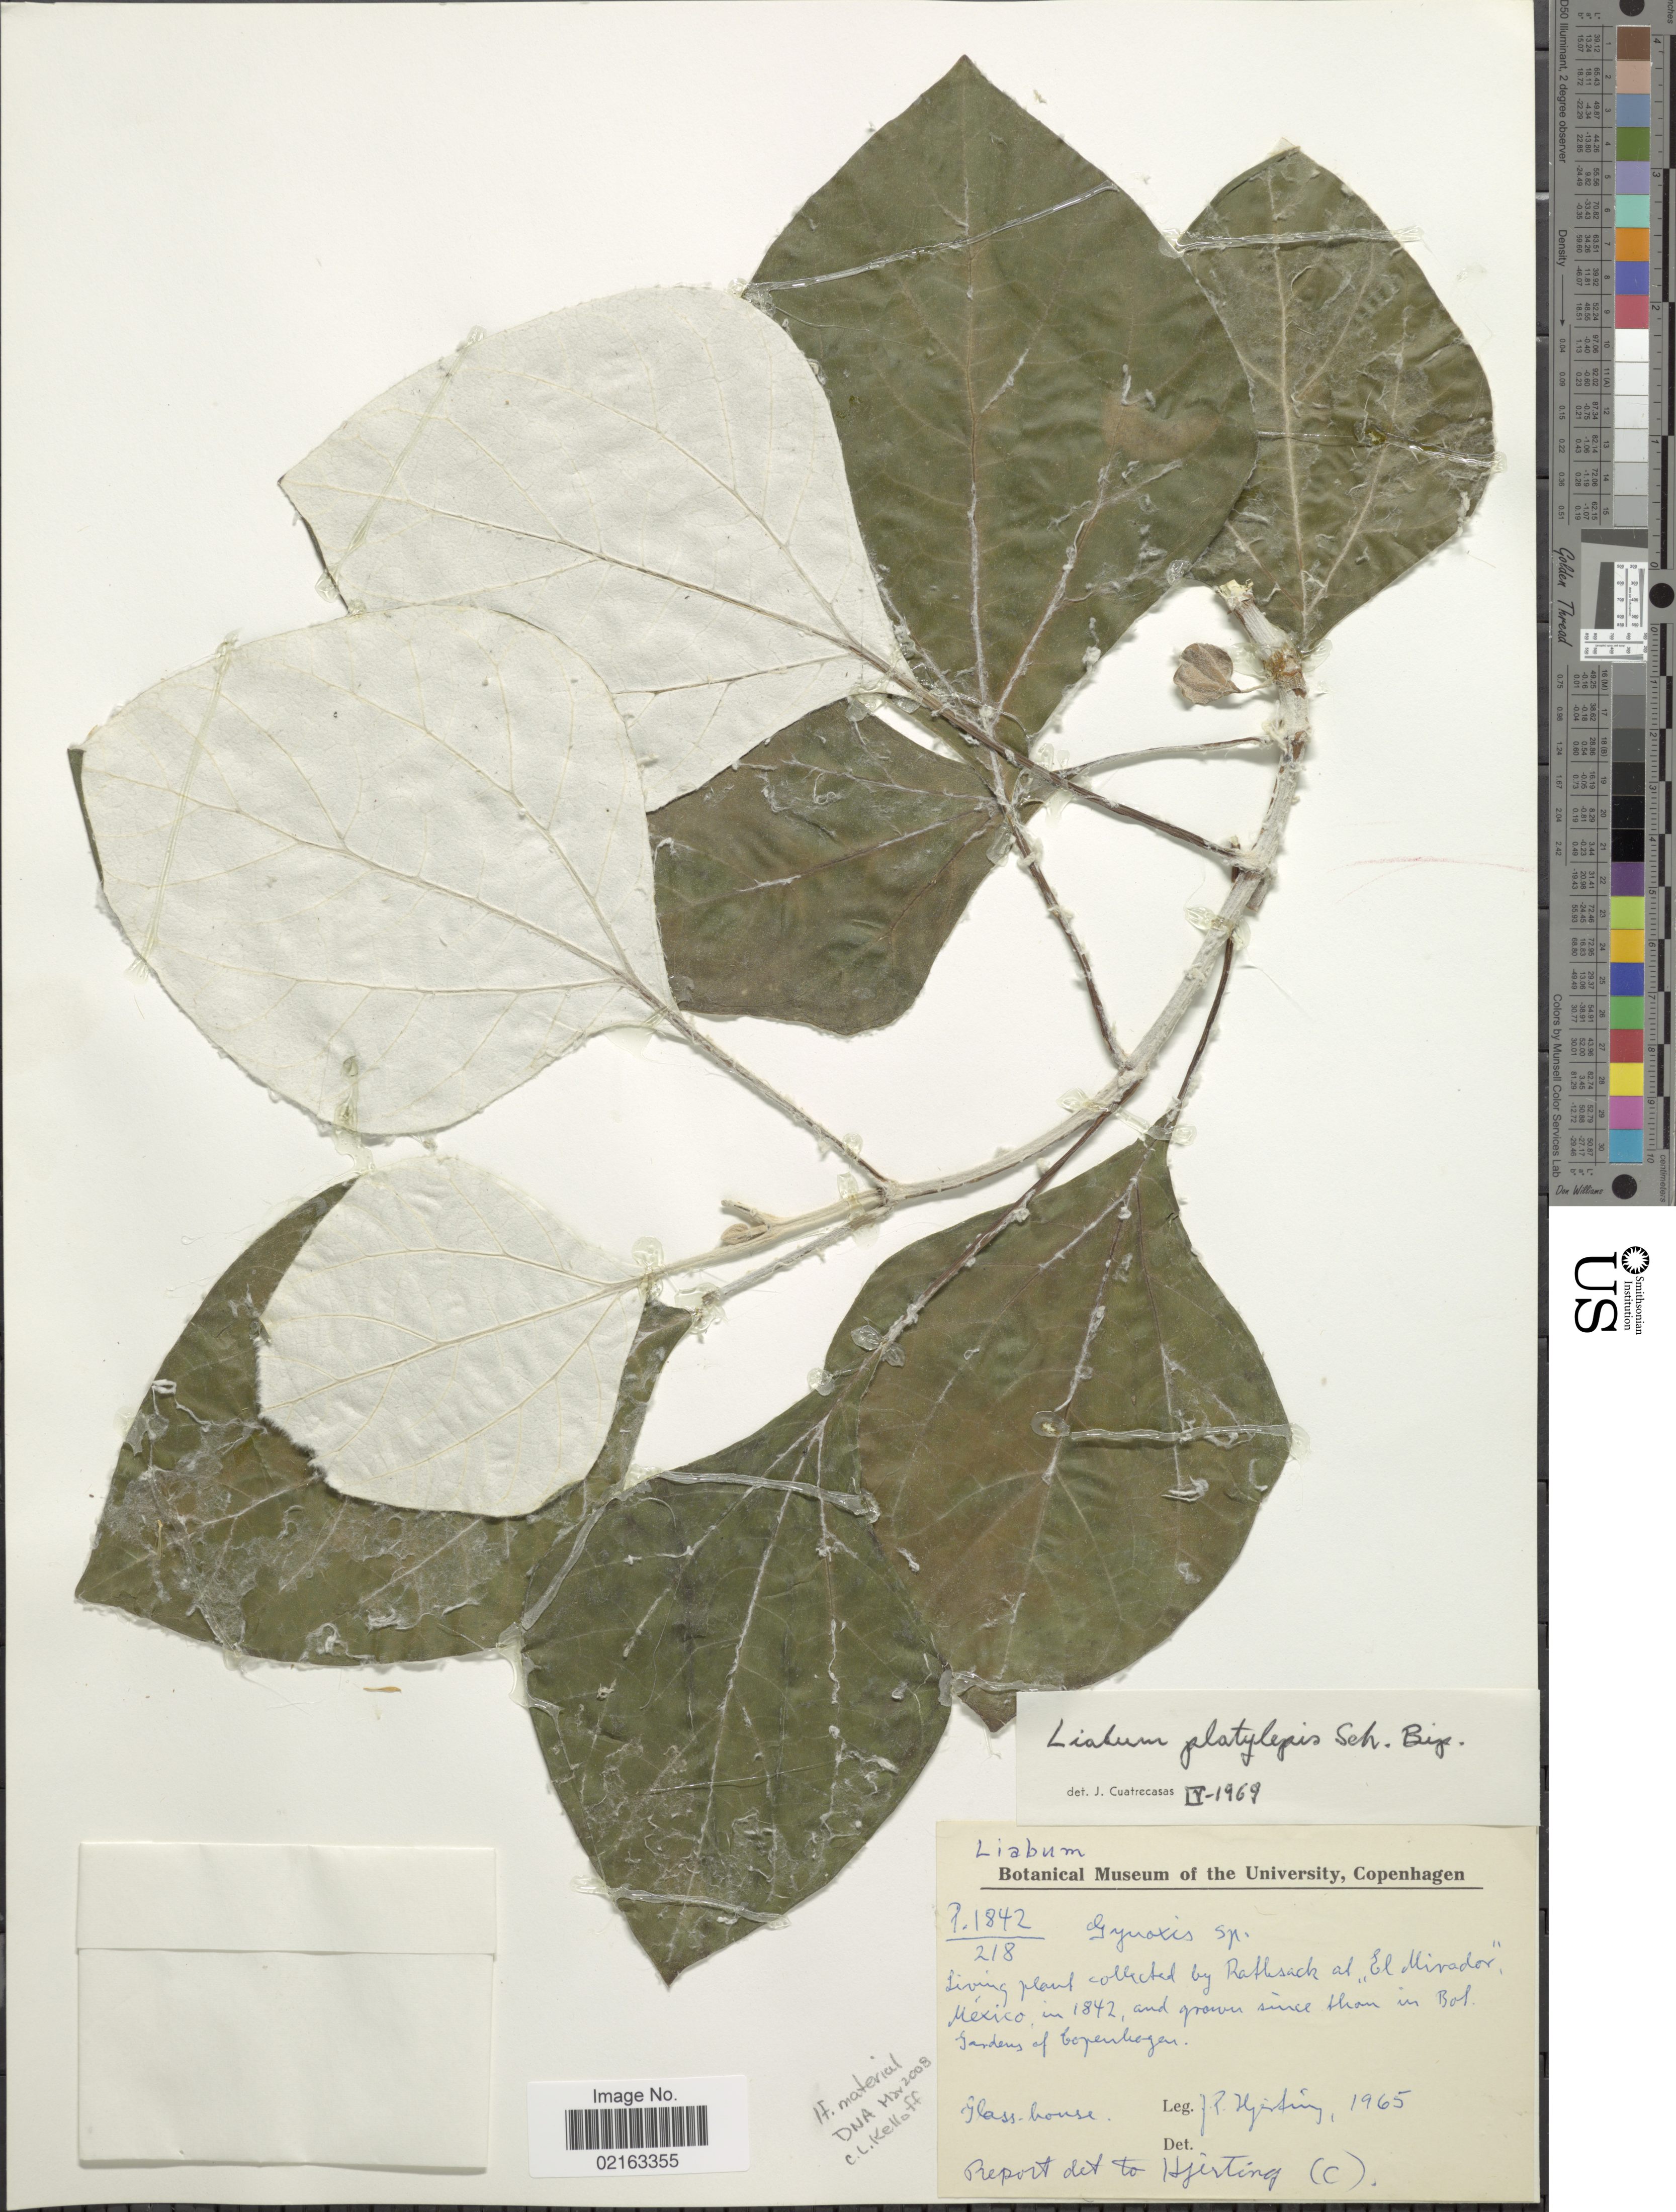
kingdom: Plantae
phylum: Tracheophyta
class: Magnoliopsida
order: Asterales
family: Asteraceae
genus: Sinclairia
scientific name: Sinclairia platylepis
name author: Sch. Bip.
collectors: -. Rathsach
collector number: P1842/218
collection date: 1842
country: Mexico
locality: El Mirador